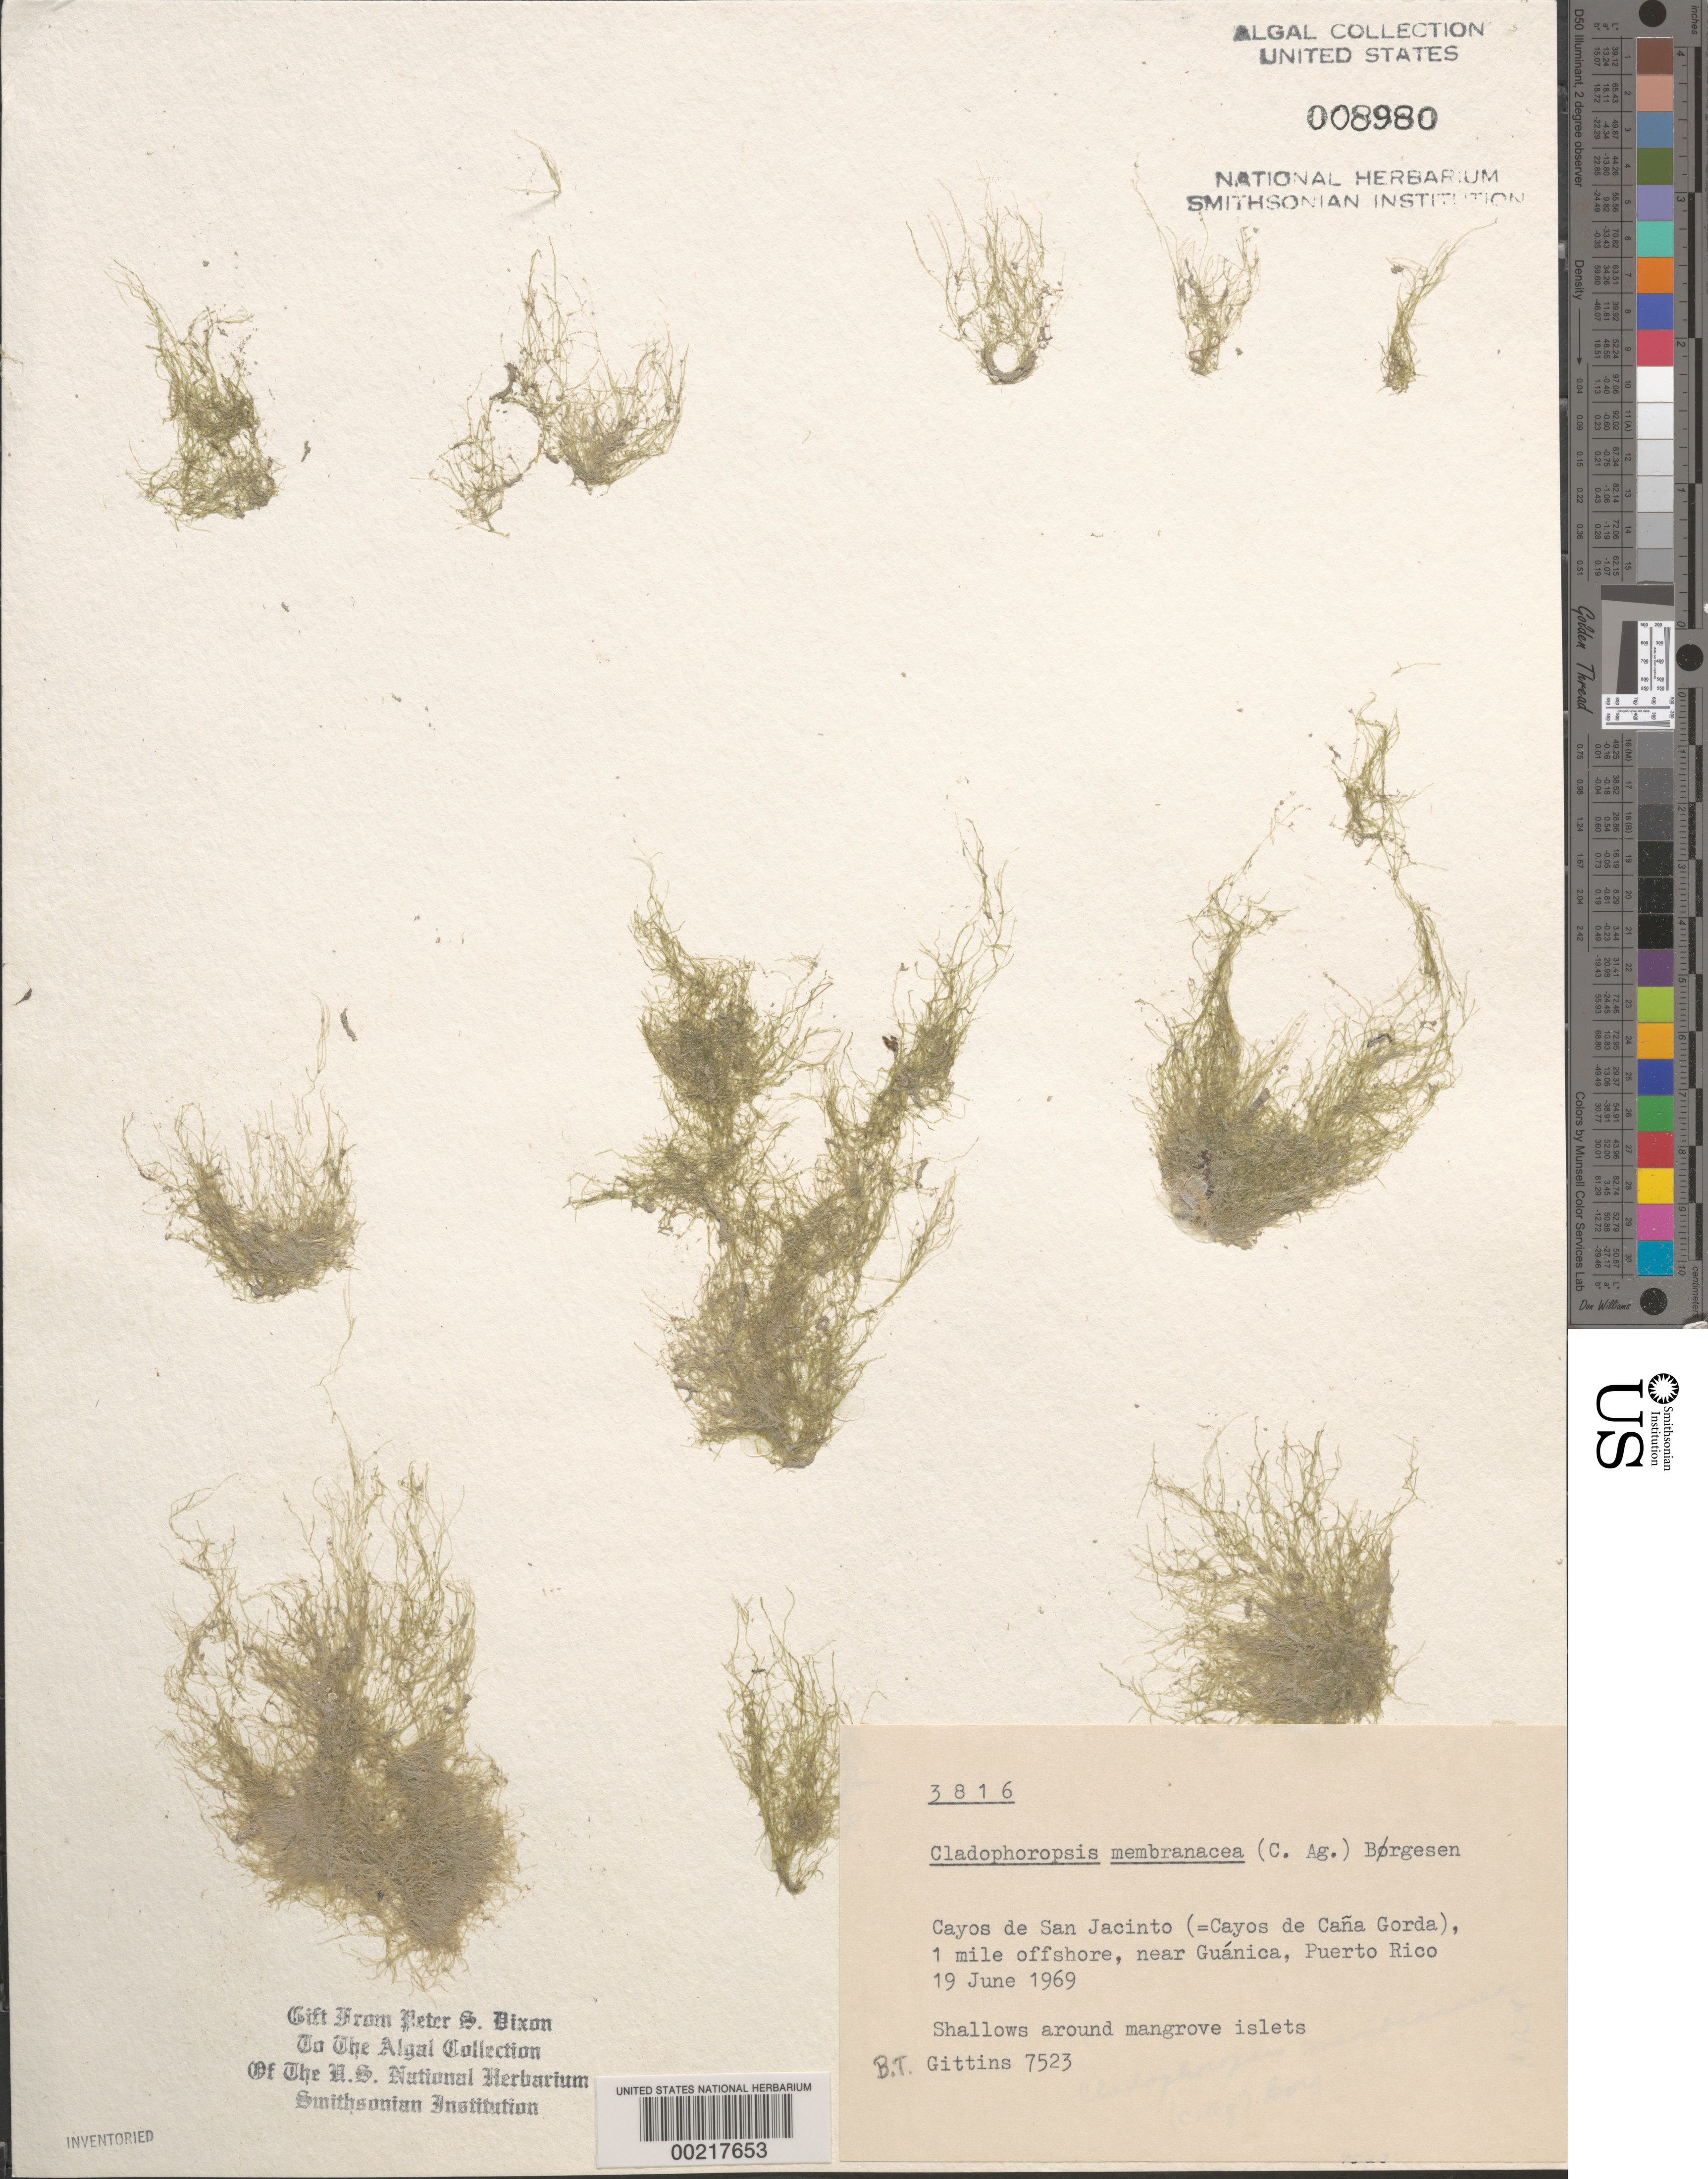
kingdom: Plantae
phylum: Chlorophyta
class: Ulvophyceae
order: Siphonocladales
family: Boodleaceae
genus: Cladophoropsis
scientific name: Cladophoropsis membranacea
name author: (Hofman-Bang) Børgesen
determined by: Dixon, P. S.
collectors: B. Gittins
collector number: BTG 7523 & PSD 3816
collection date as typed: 19 Jun 1969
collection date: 1969-06-19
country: Puerto Rico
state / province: Guanica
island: Cayos de San Jacinto (Cayos de Cana Gorda)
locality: Guanica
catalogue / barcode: US 8980